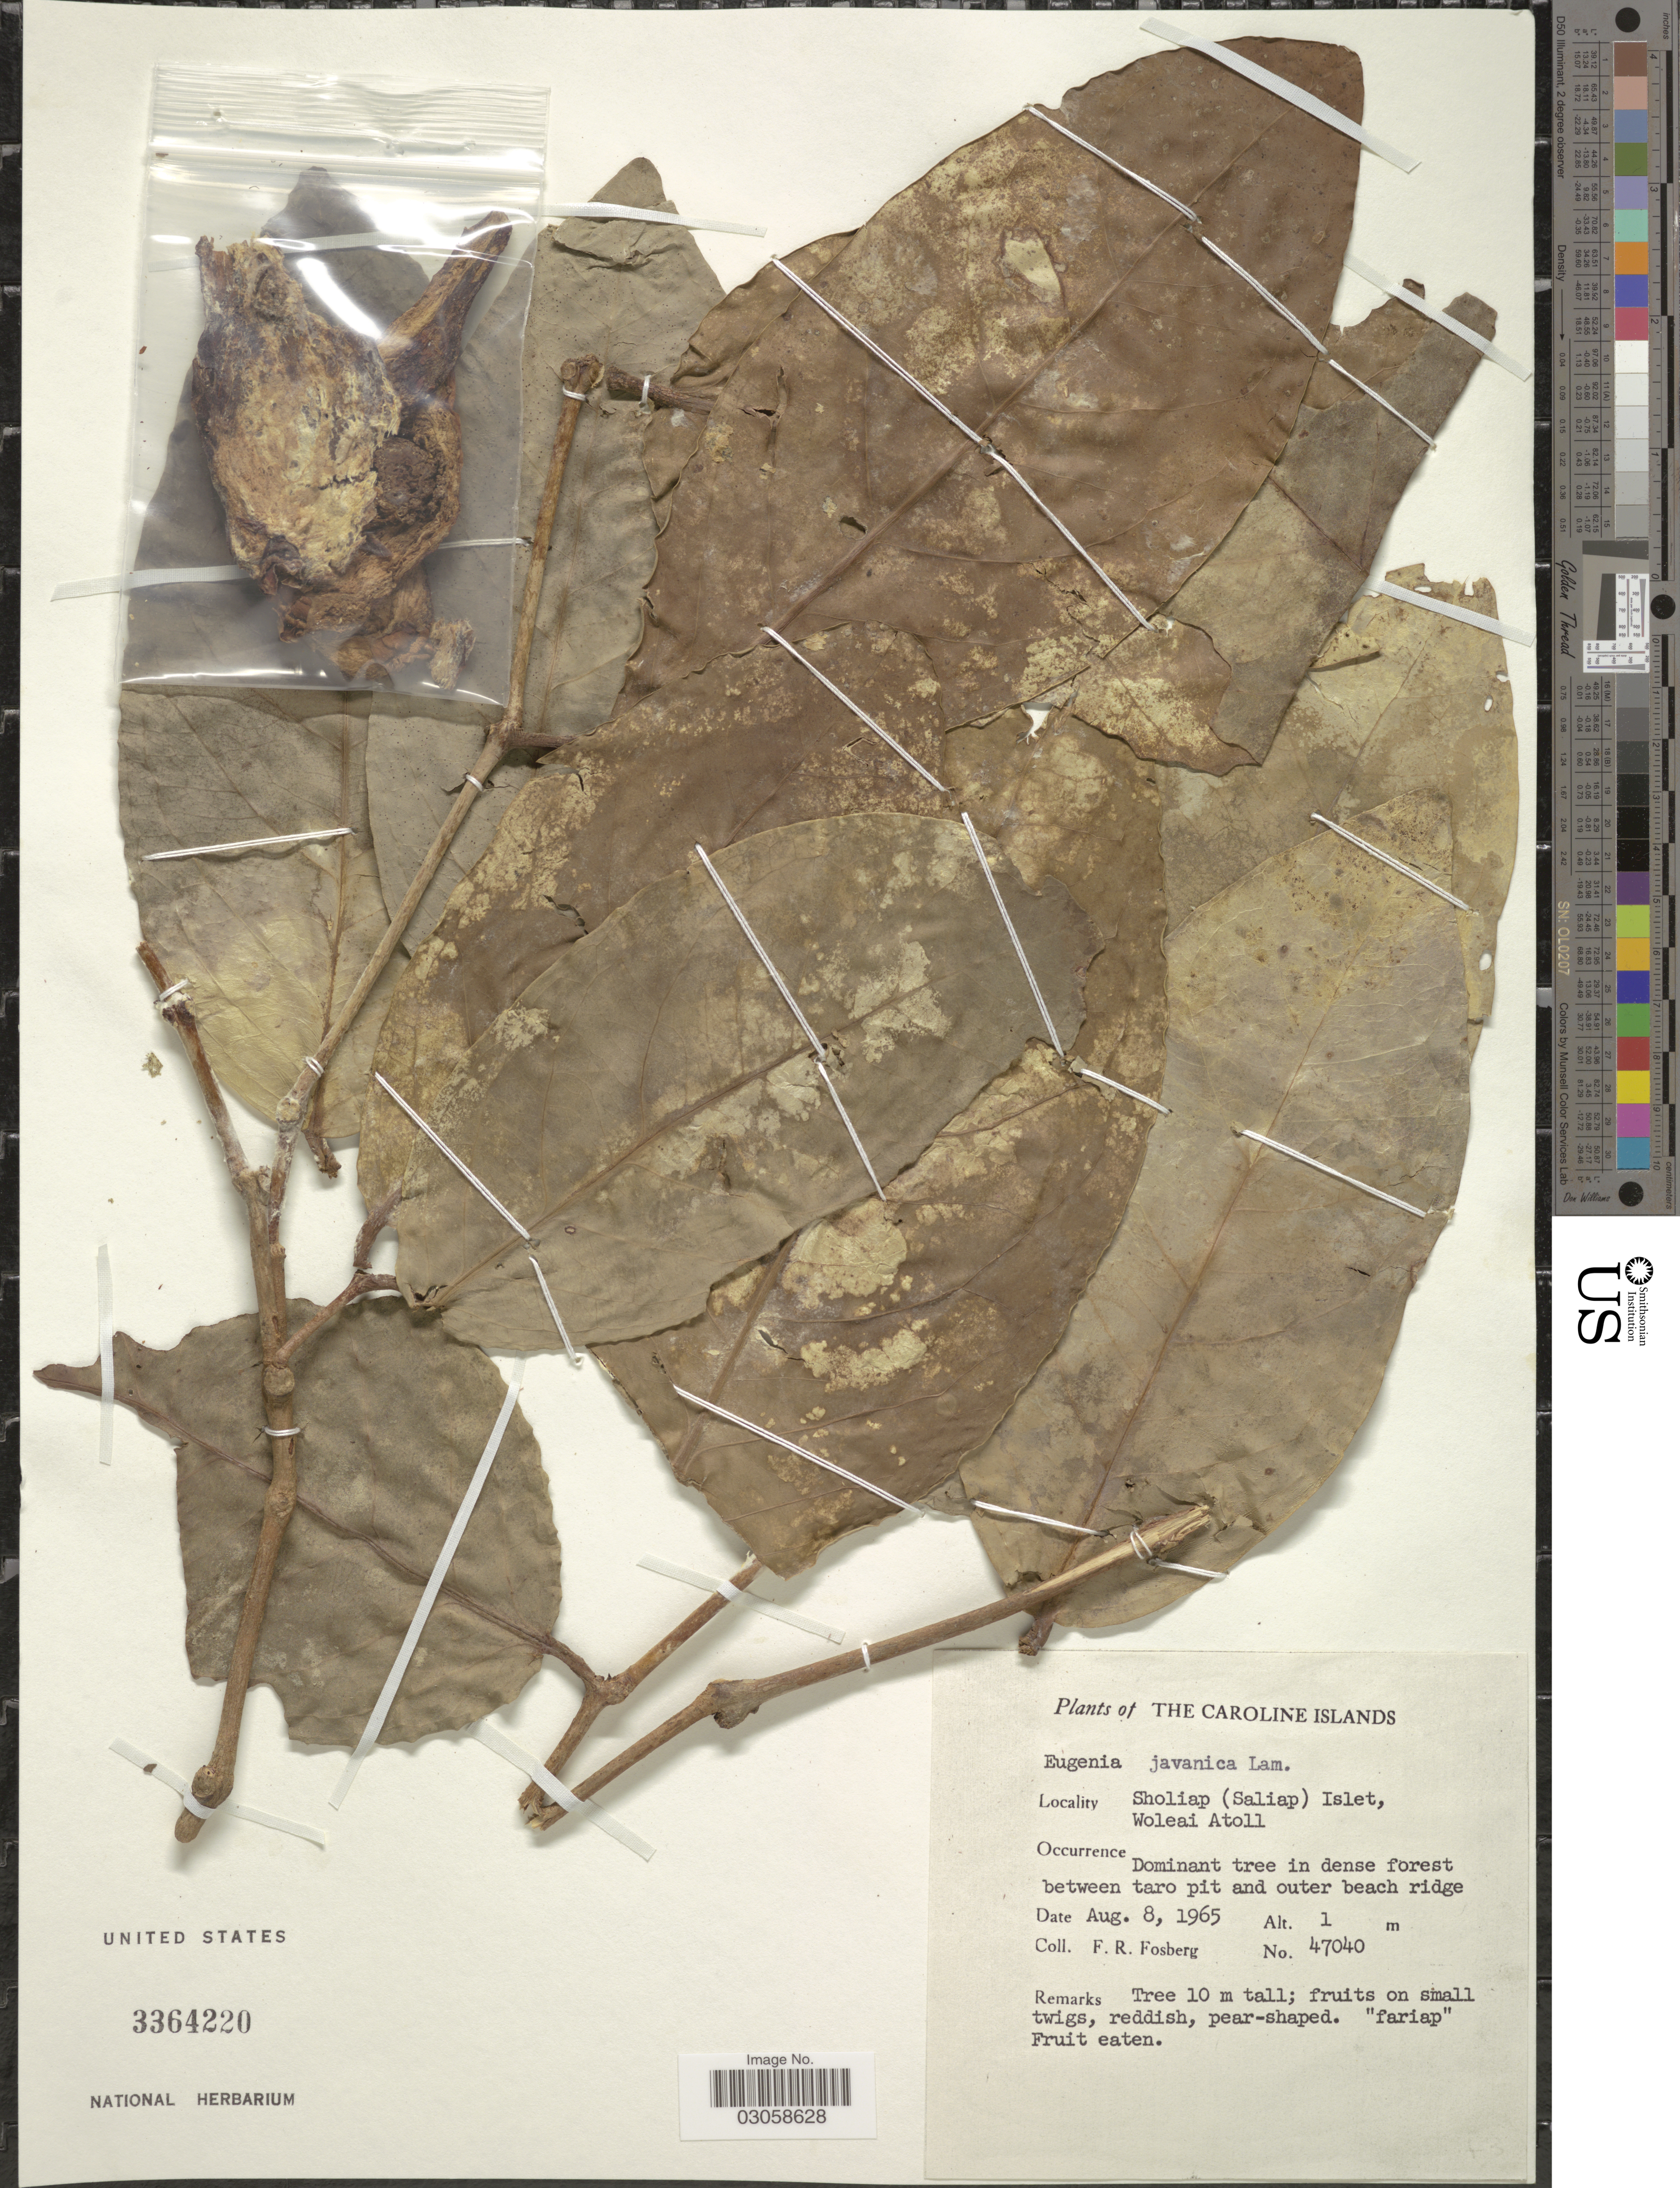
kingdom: Plantae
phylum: Tracheophyta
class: Magnoliopsida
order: Myrtales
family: Myrtaceae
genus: Syzygium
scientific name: Syzygium samarangense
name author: (Blume) Merr. & L.M. Perry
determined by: Strong, Mark T., (BOT), Smithsonian Institution - National Museum of Natural History (UNITED STATES)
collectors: F. R. Fosberg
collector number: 47040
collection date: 1965-08-08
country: Micronesia, Federated States of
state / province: Yap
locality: Caroline Islands. Sholiap (Saliap) Islet, Woleai Atoll.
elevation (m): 1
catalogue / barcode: US 3364220